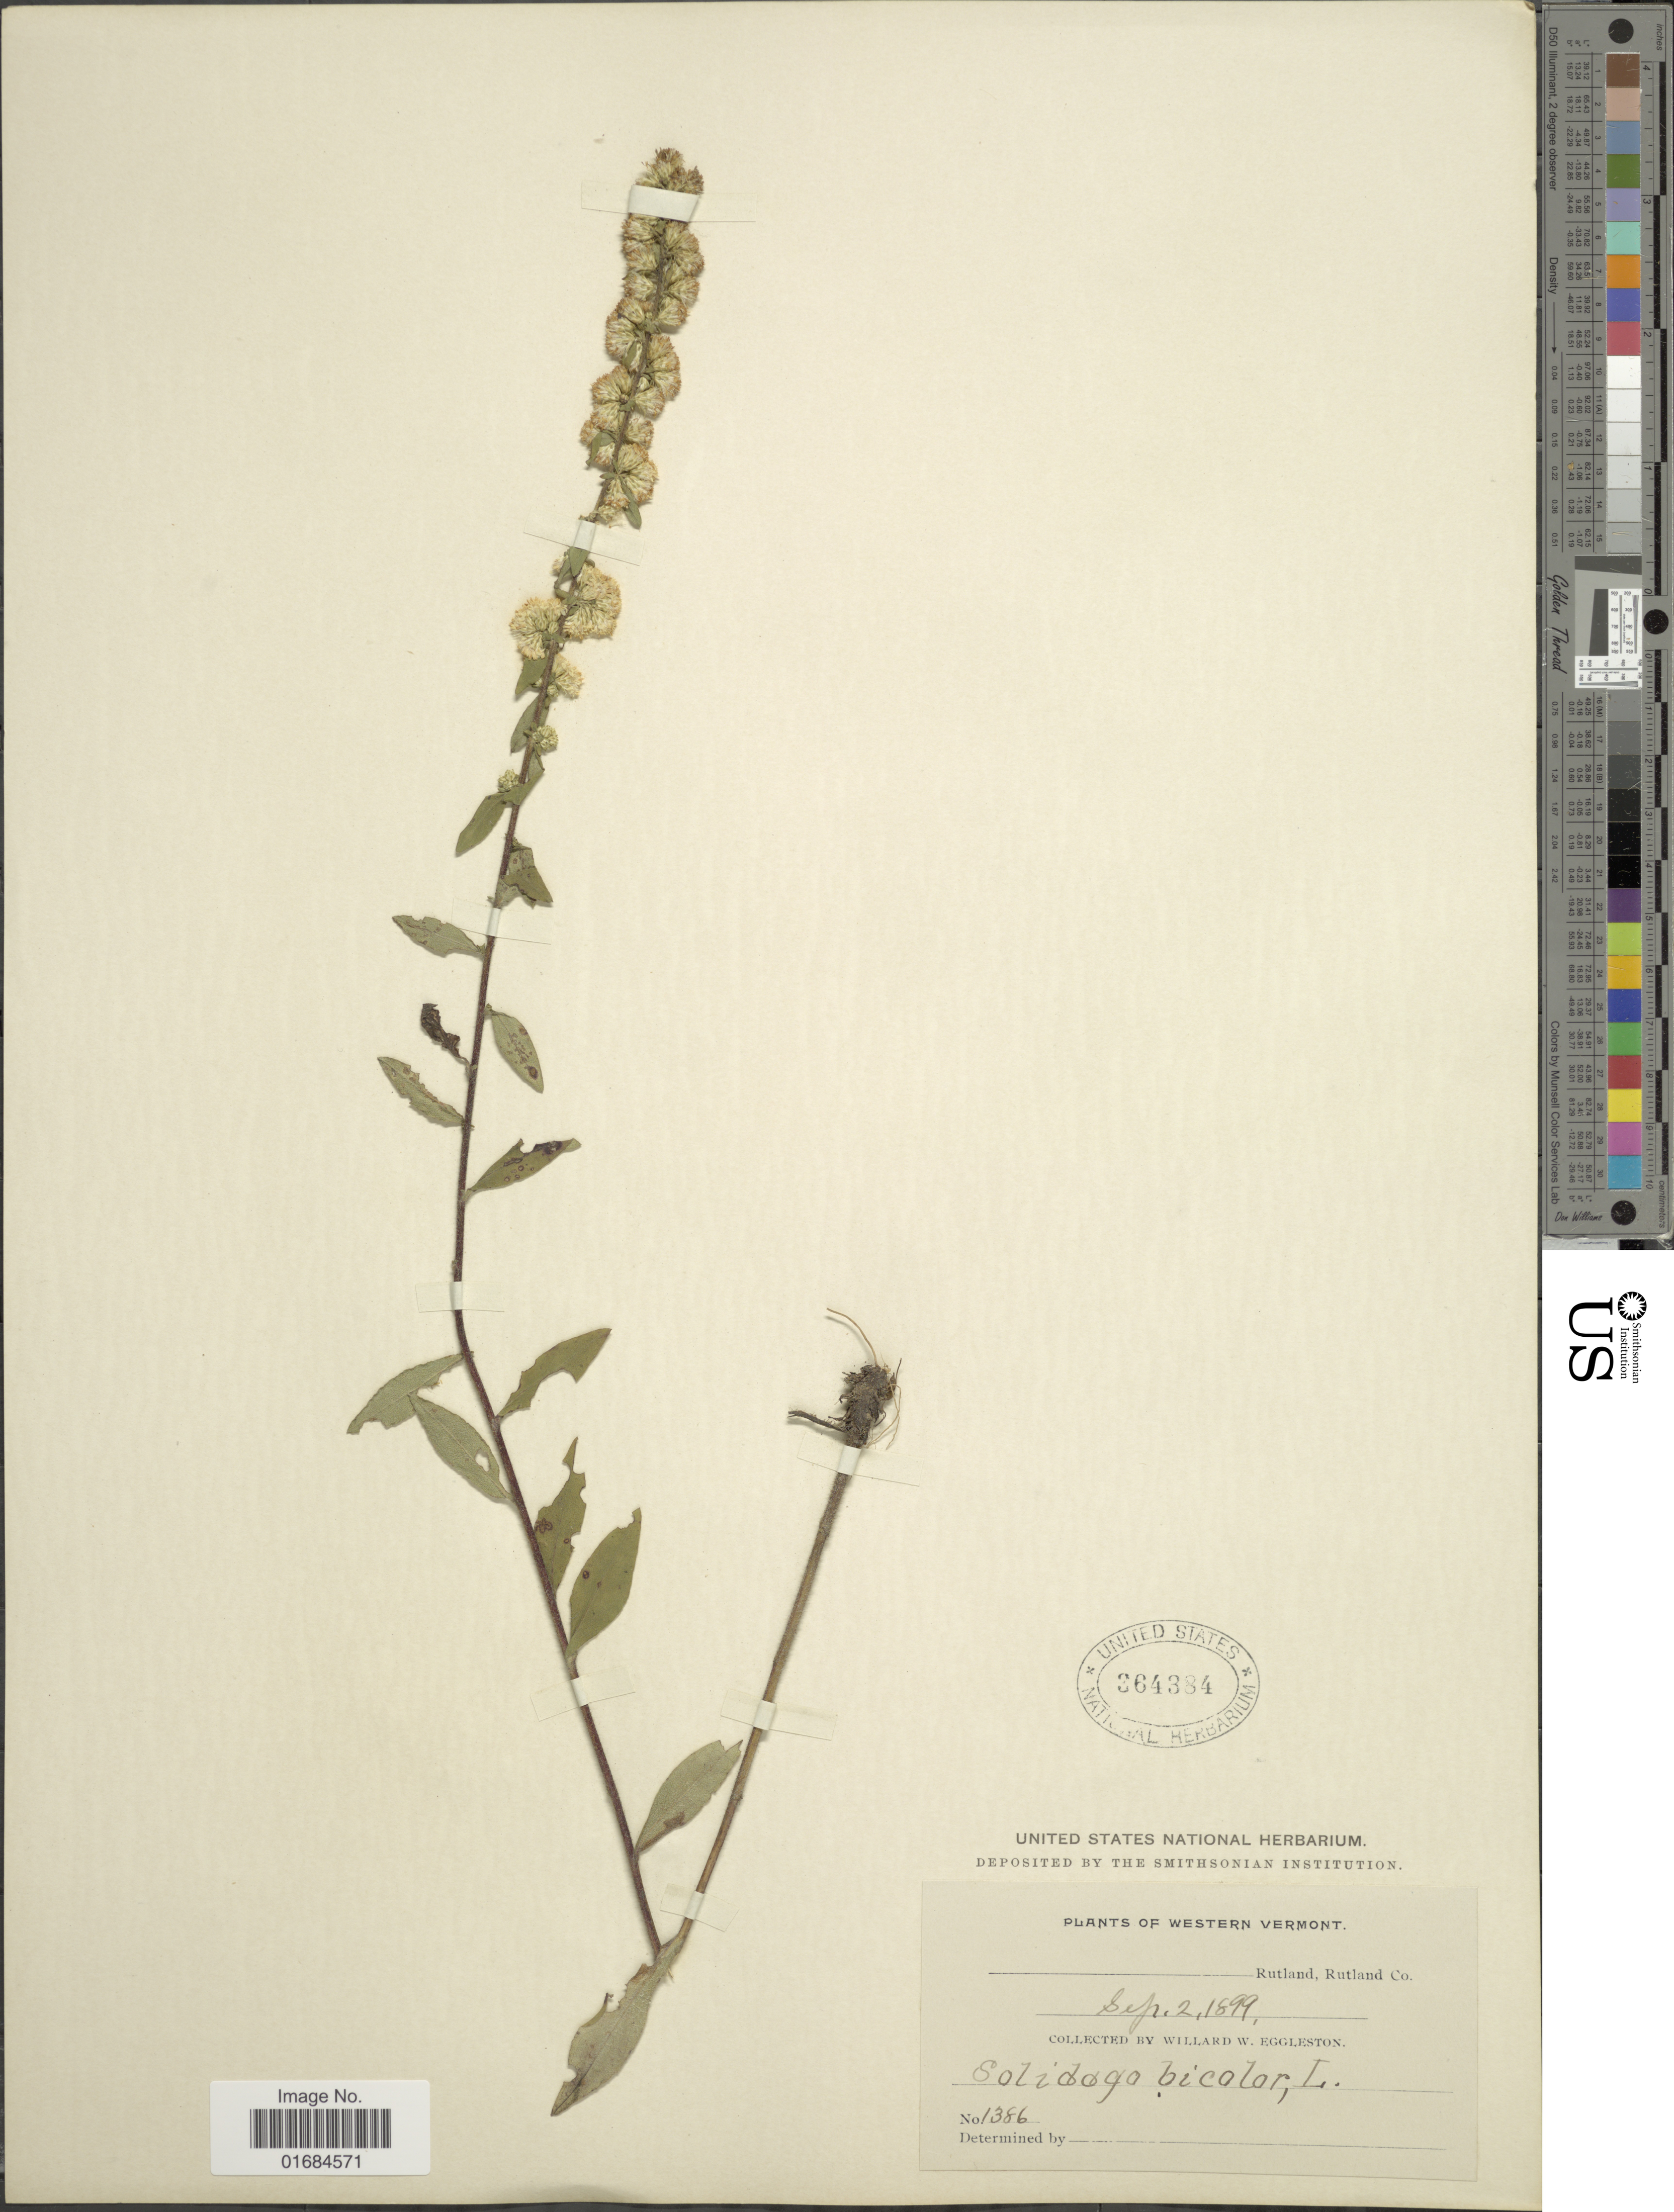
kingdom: Plantae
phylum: Tracheophyta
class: Magnoliopsida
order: Asterales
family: Asteraceae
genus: Solidago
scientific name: Solidago bicolor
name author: L.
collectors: W. W. Eggleston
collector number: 1386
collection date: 1899-09-02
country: United States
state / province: Vermont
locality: Western Vermont, Rutland,Rutland Co.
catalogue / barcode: US 364384